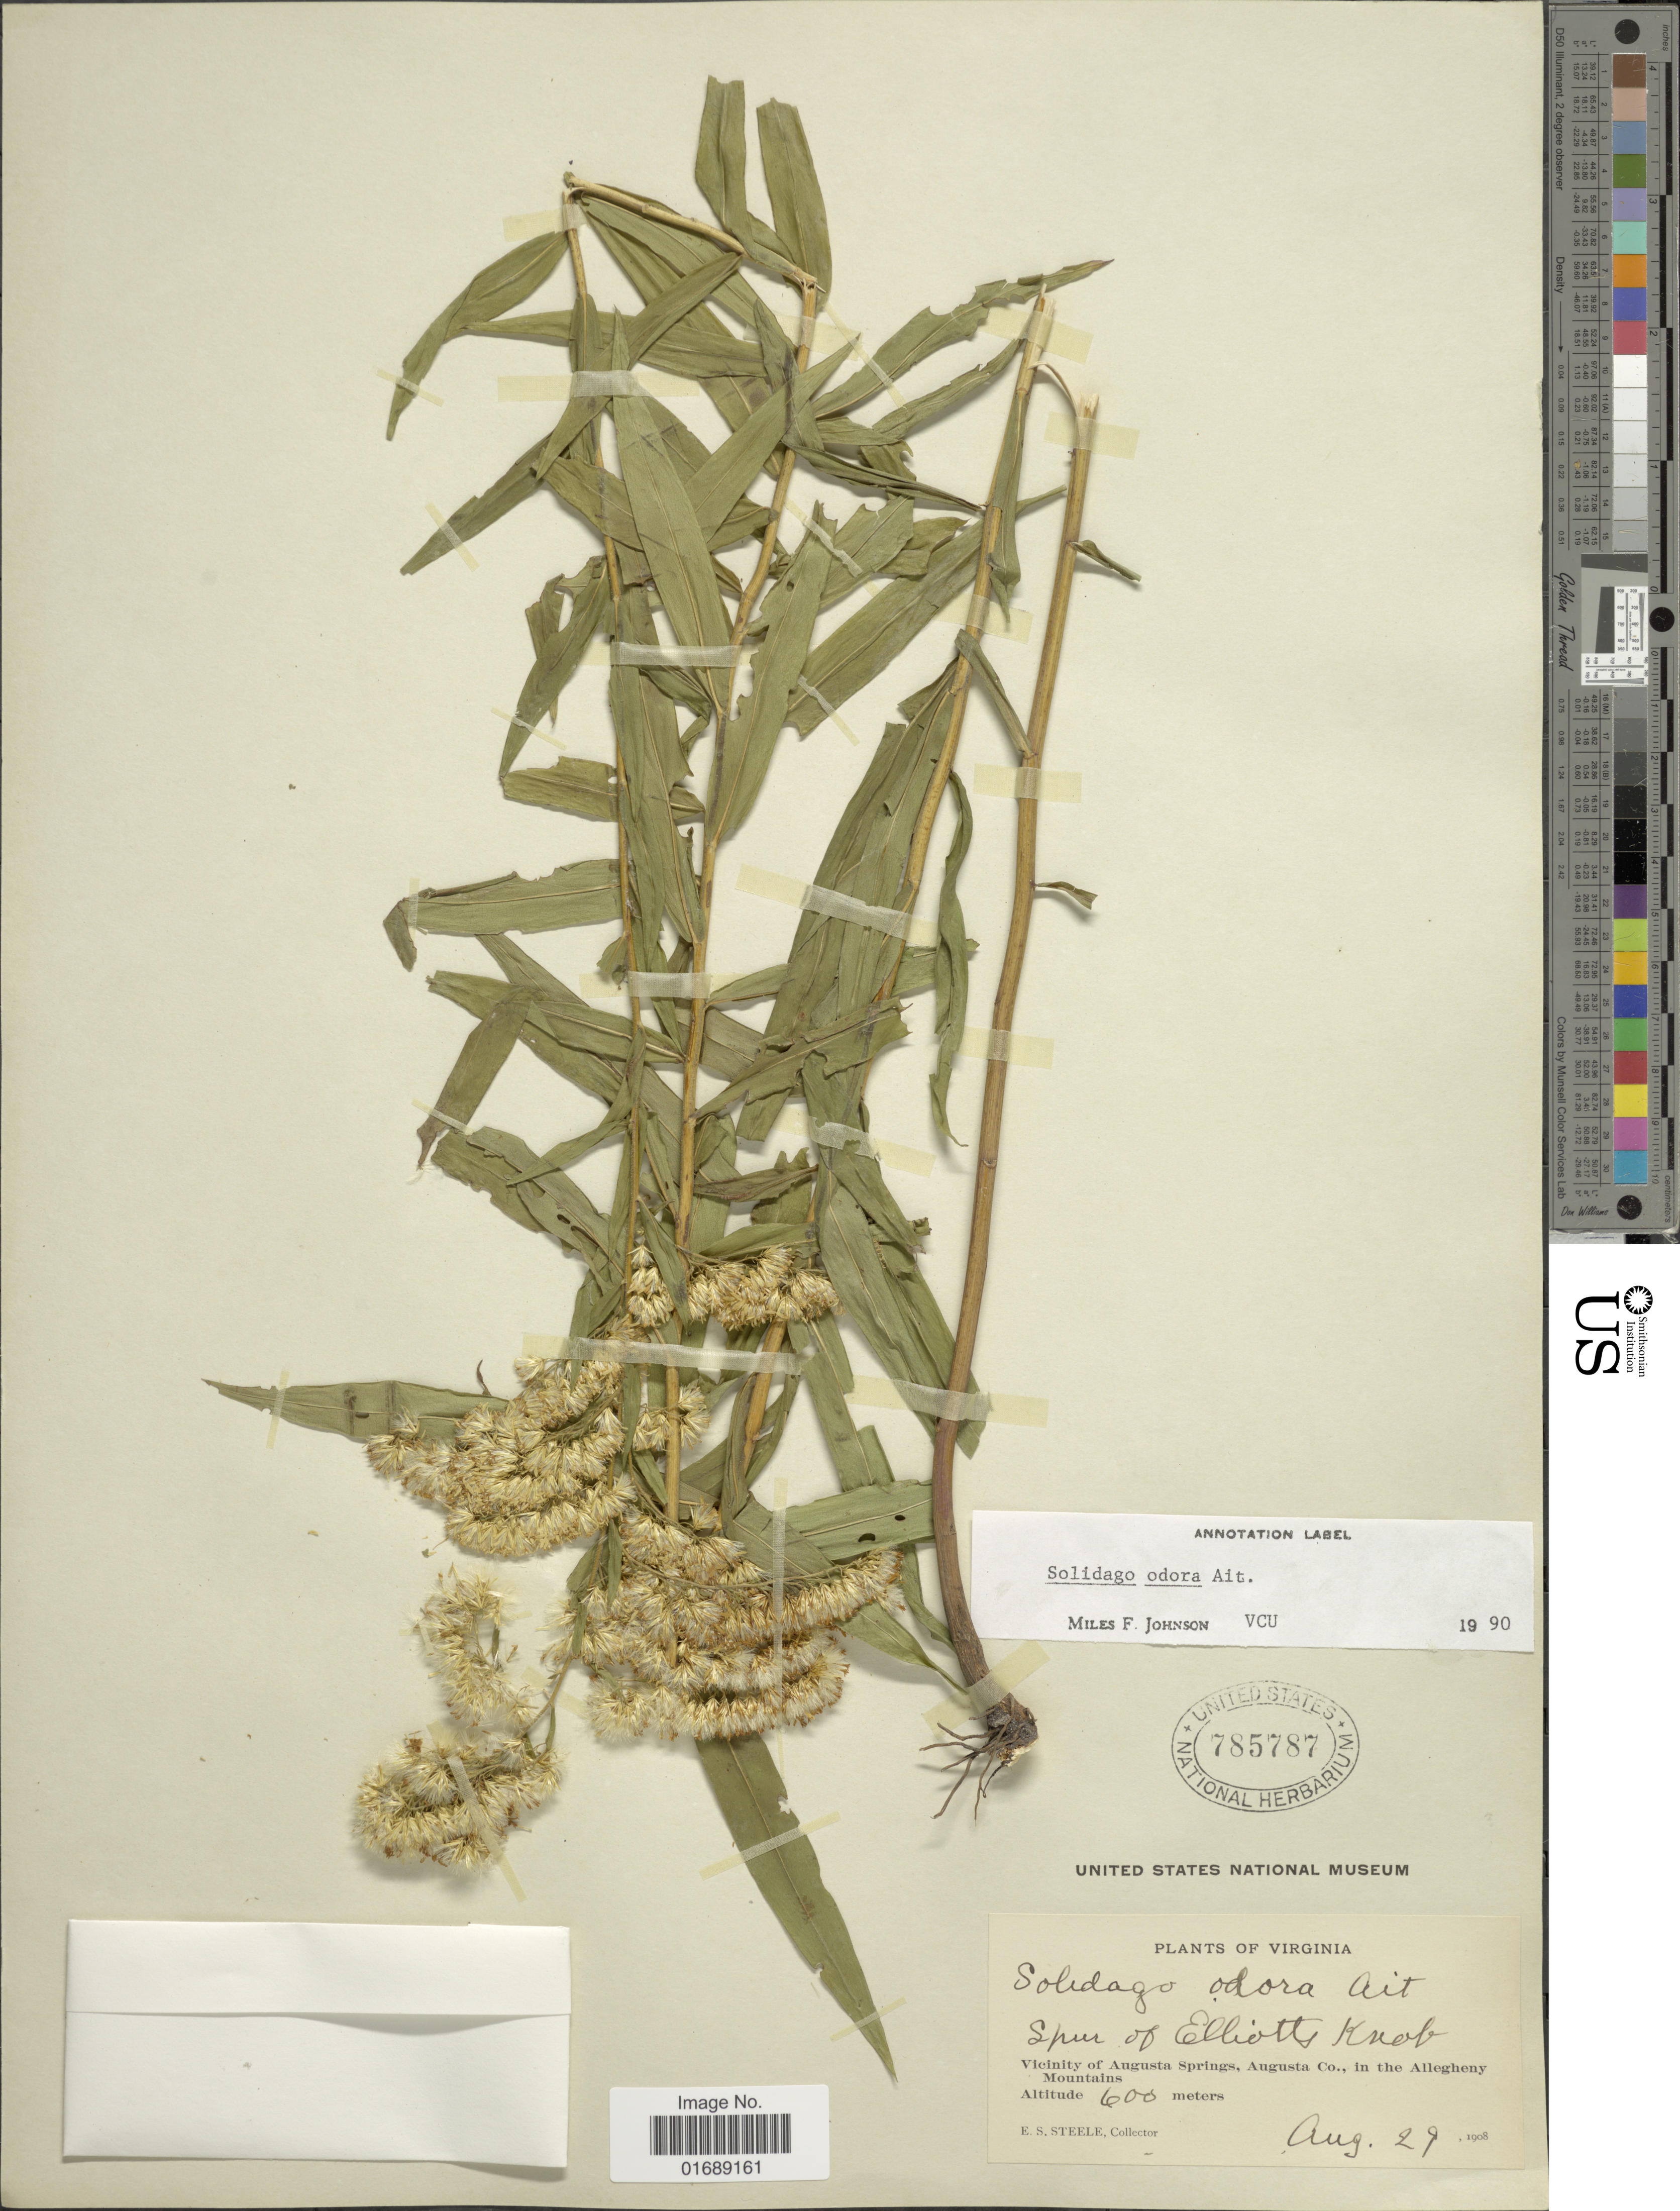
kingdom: Plantae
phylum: Tracheophyta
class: Magnoliopsida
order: Asterales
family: Asteraceae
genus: Solidago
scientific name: Solidago odora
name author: Aiton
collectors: E. Steele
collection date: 1908-08-29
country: United States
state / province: Virginia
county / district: Augusta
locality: Spur of Elliotts Knob, Vicinity of Augusta Springs, Augusta Co. in the Allegheny Mountains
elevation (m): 600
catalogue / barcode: US 785787